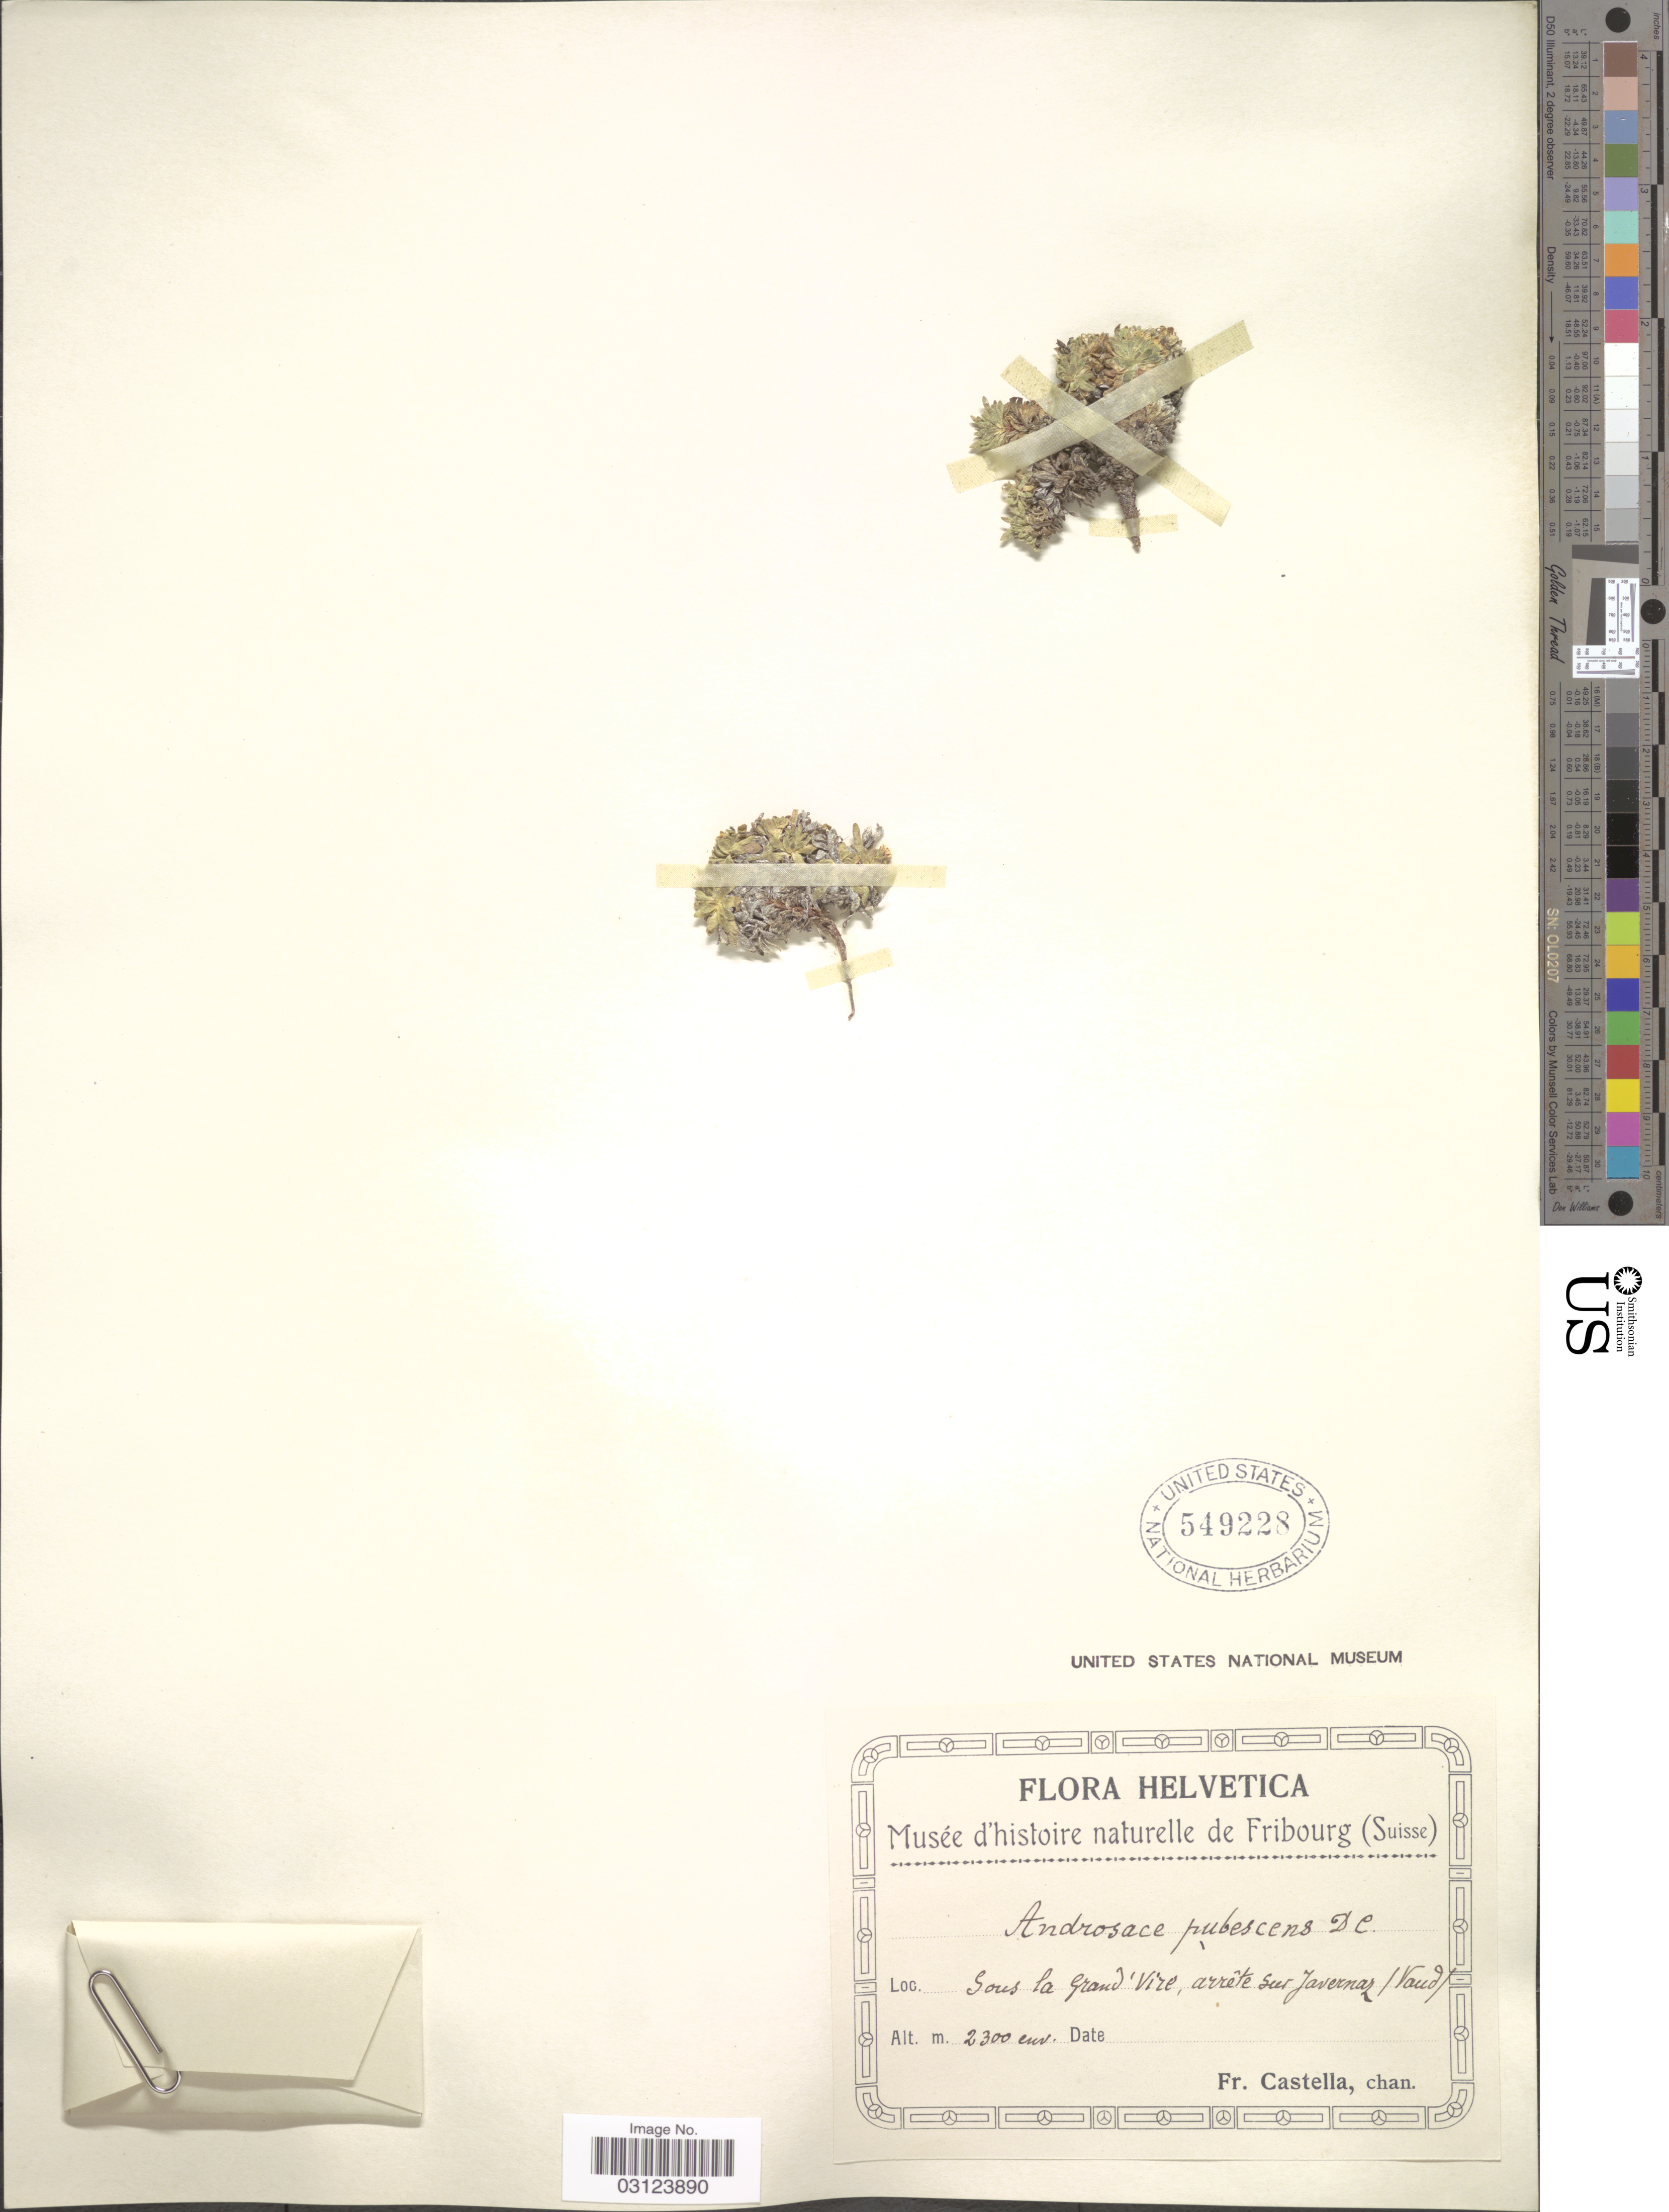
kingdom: Plantae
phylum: Tracheophyta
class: Magnoliopsida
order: Ericales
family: Primulaceae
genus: Androsace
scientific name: Androsace pubescens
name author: DC.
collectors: Fr. Castella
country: Switzerland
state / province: Vaud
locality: Helvetica. Sous la Grand'Vire, arrête sur Javernaz.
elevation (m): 2300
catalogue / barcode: US 549228